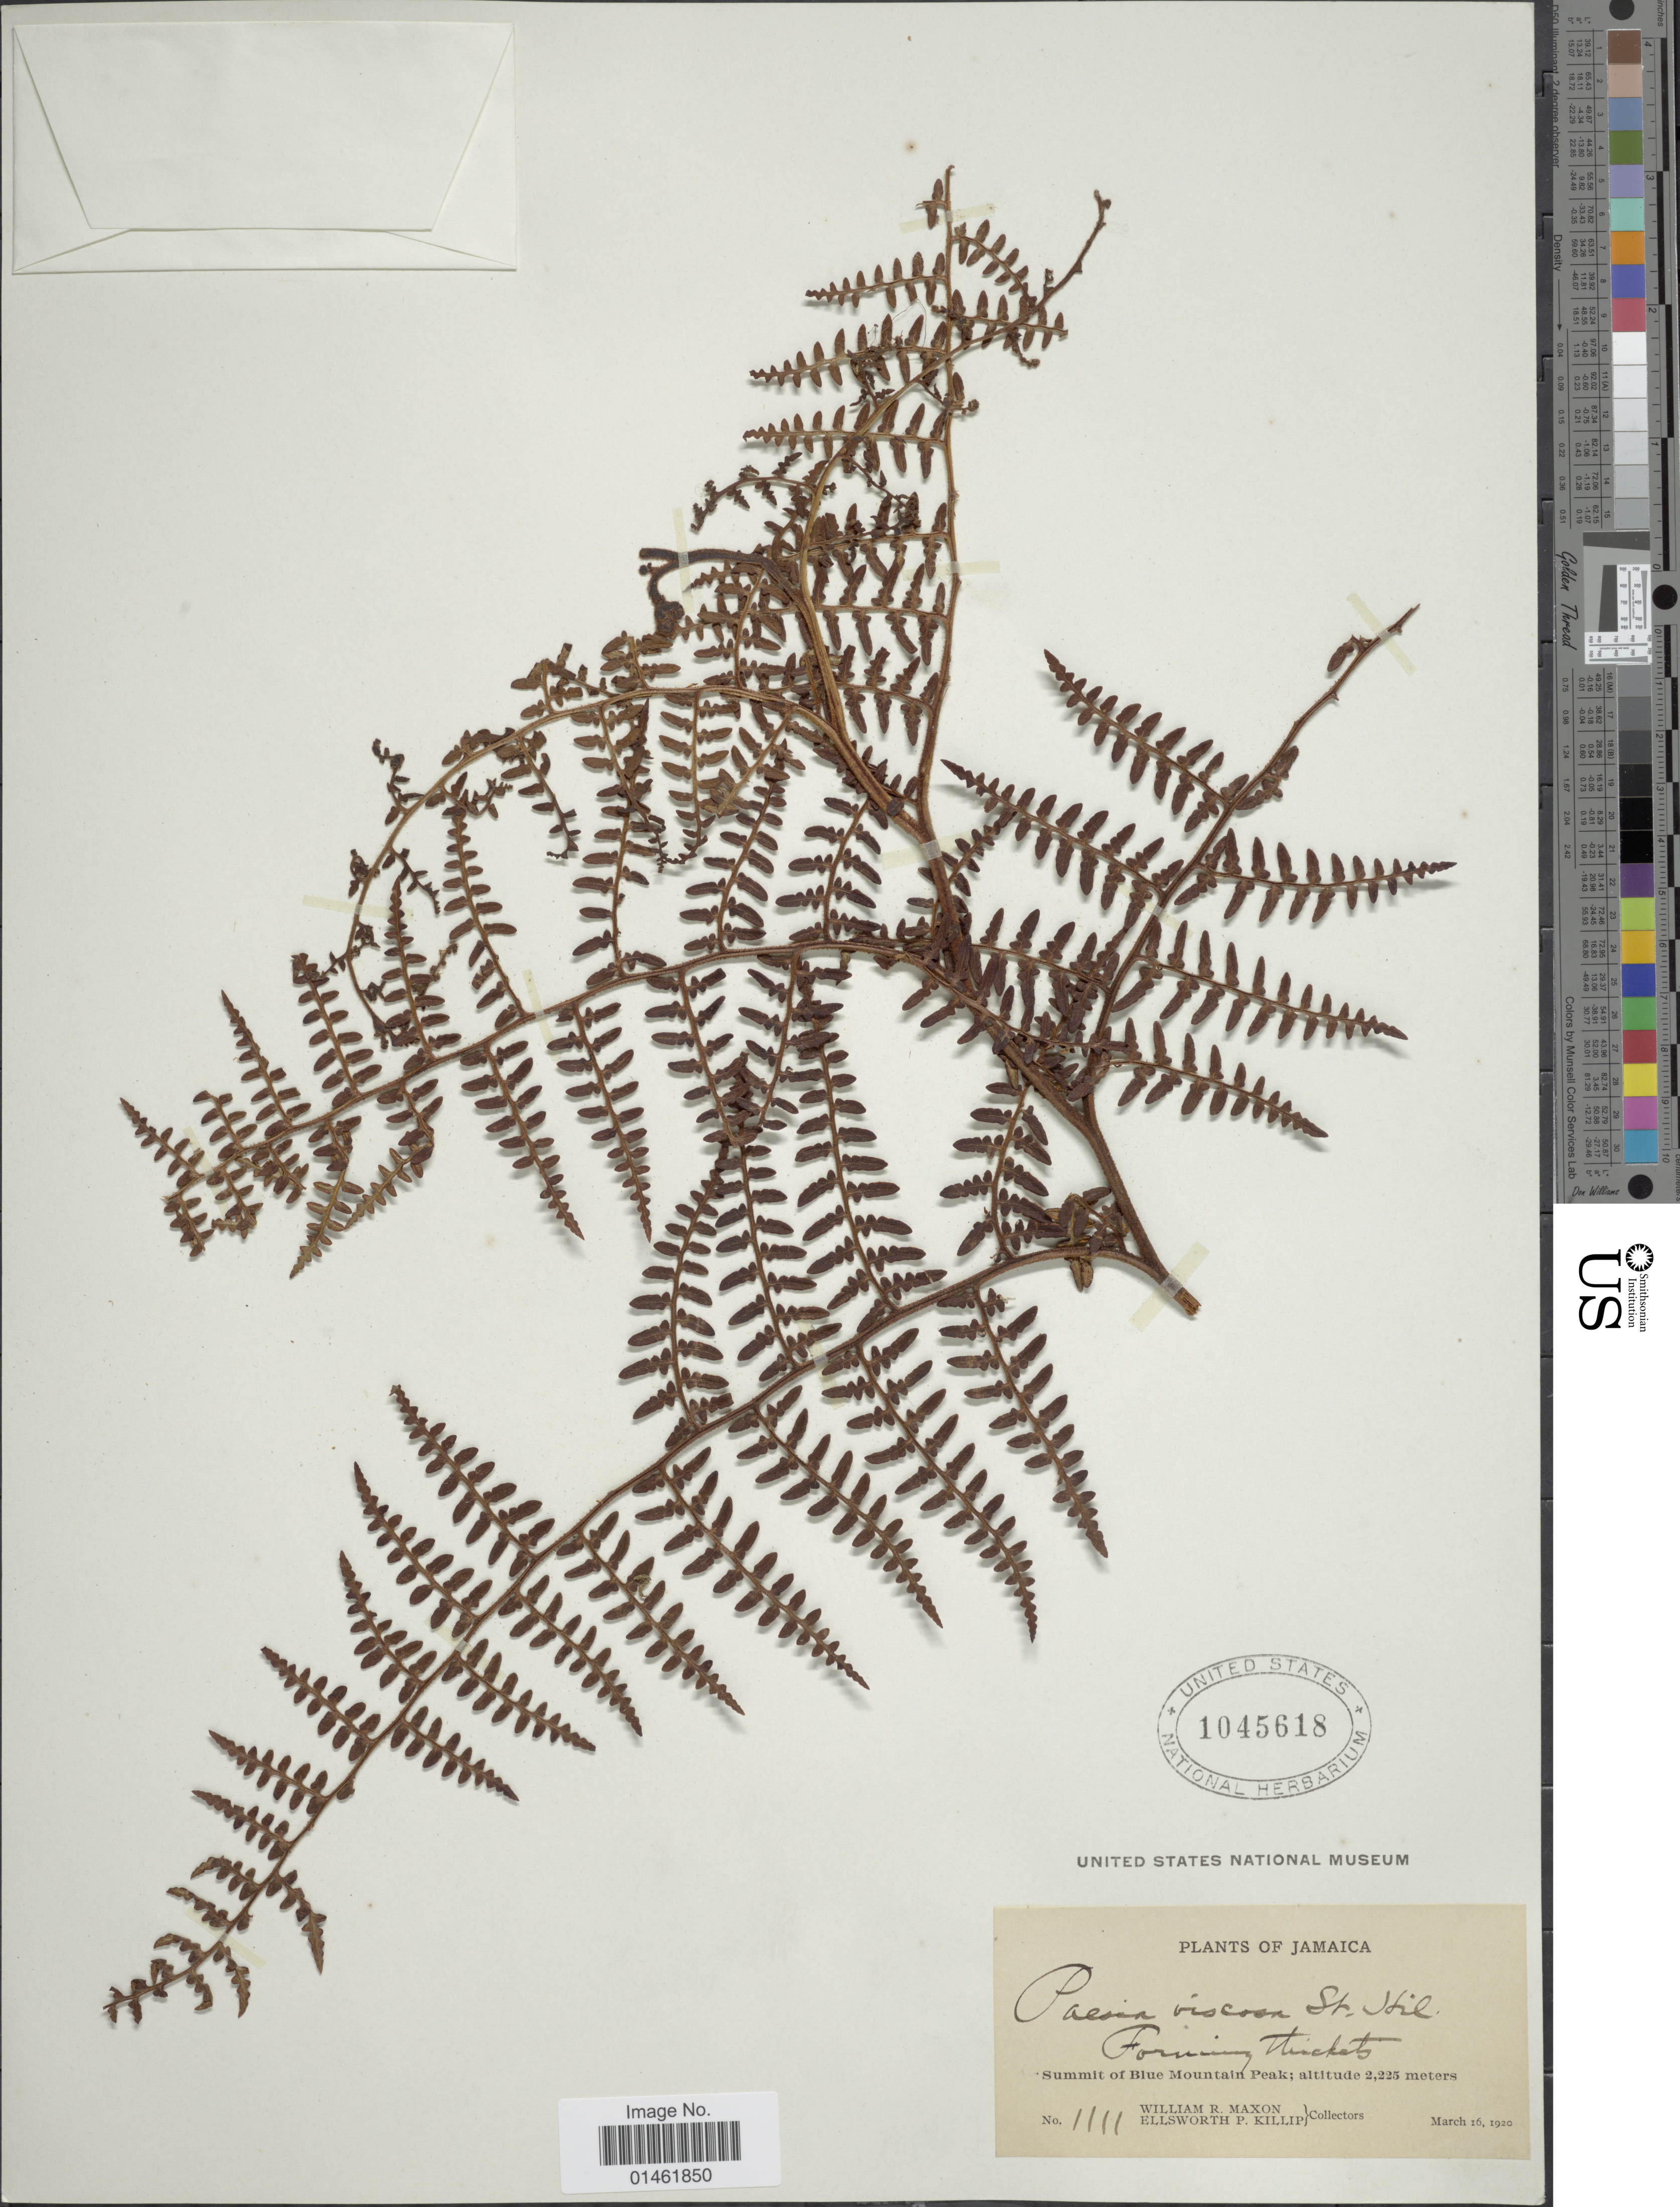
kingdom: Plantae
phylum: Tracheophyta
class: Polypodiopsida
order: Polypodiales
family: Dennstaedtiaceae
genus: Paesia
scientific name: Paesia glandulosa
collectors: W. R. Maxon & E. P. Killip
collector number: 1111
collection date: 1920-03-16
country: Jamaica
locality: Summit of Blue Mountain Peak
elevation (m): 2225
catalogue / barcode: US 1045618